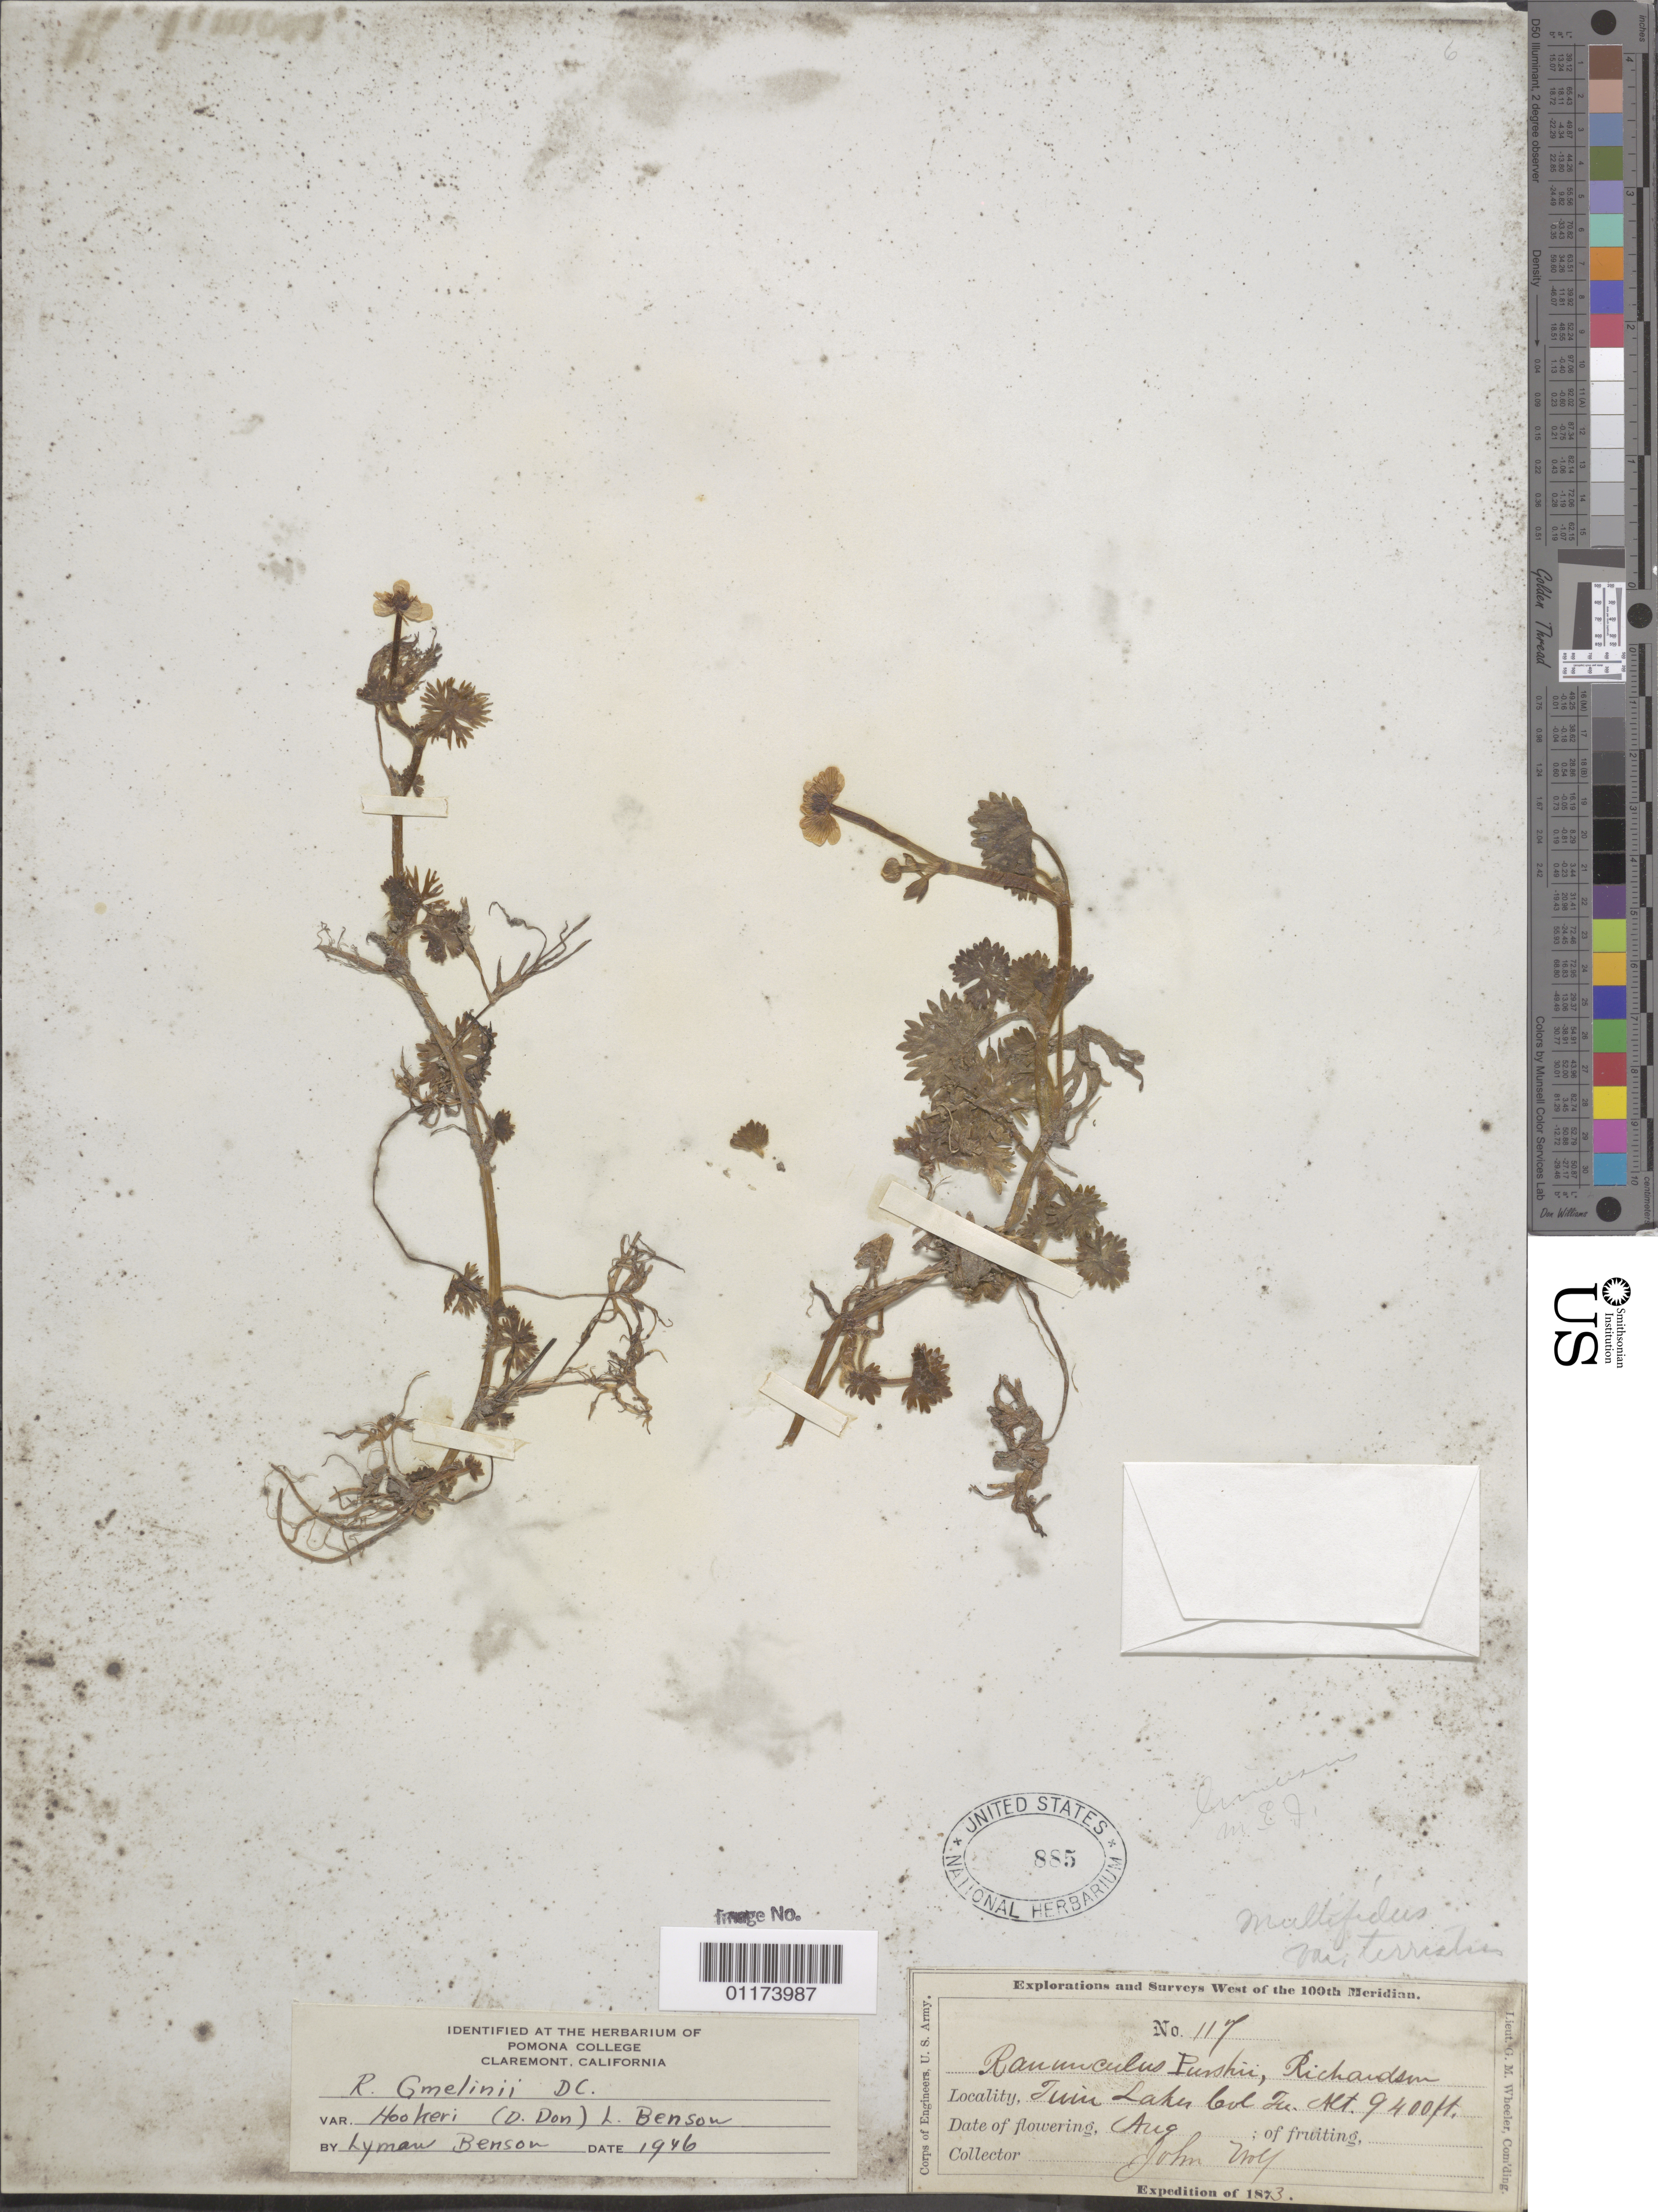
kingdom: Plantae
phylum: Tracheophyta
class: Magnoliopsida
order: Ranunculales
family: Ranunculaceae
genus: Ranunculus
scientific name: Ranunculus gmelinii var. hookeri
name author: (D. Don) L.D. Benson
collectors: J. Wolf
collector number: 117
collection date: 1873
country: United States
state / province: Colorado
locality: Twin Lake.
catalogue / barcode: US 885